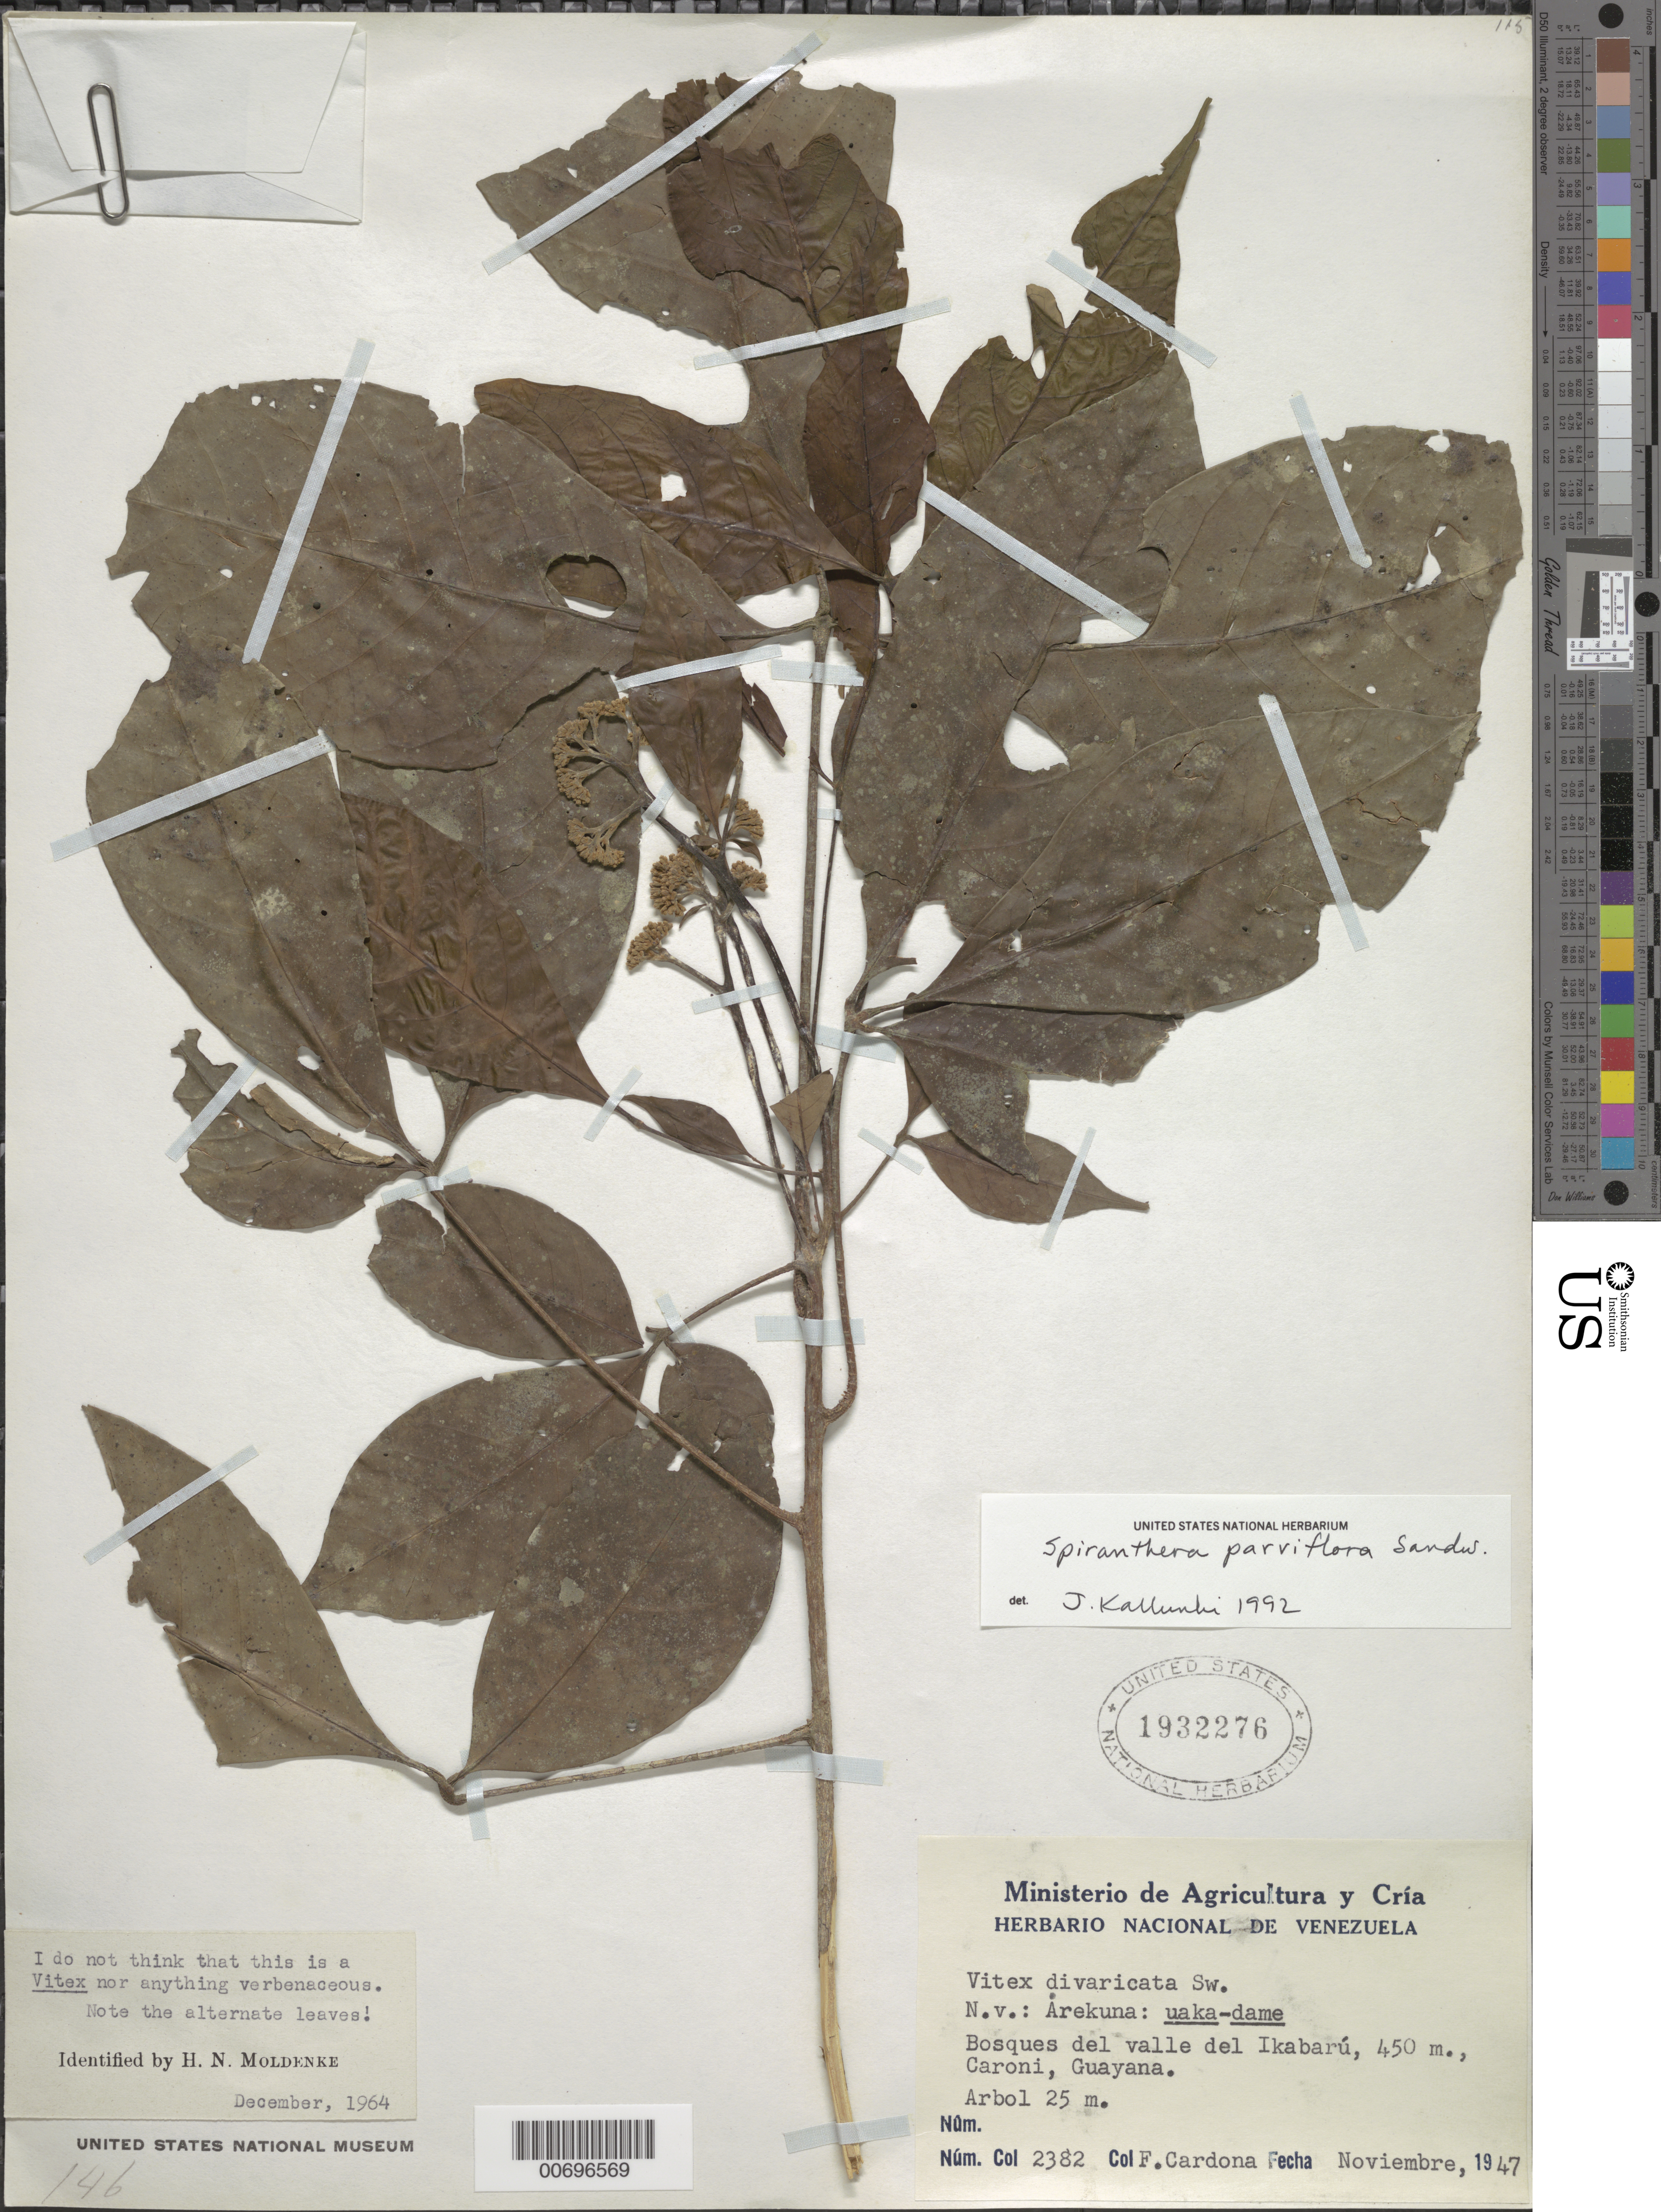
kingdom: Plantae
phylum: Tracheophyta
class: Magnoliopsida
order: Sapindales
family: Rutaceae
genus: Spiranthera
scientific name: Spiranthera parviflora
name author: Sandwith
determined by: Kallunki, Jacquelyn A.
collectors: F. Cardona Puig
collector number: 2382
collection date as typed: Nov-47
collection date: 1947-11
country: Venezuela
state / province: Bolívar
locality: Río Ikabarú Valle, Caroní, Guayana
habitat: Forest along river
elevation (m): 450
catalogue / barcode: US 1932276